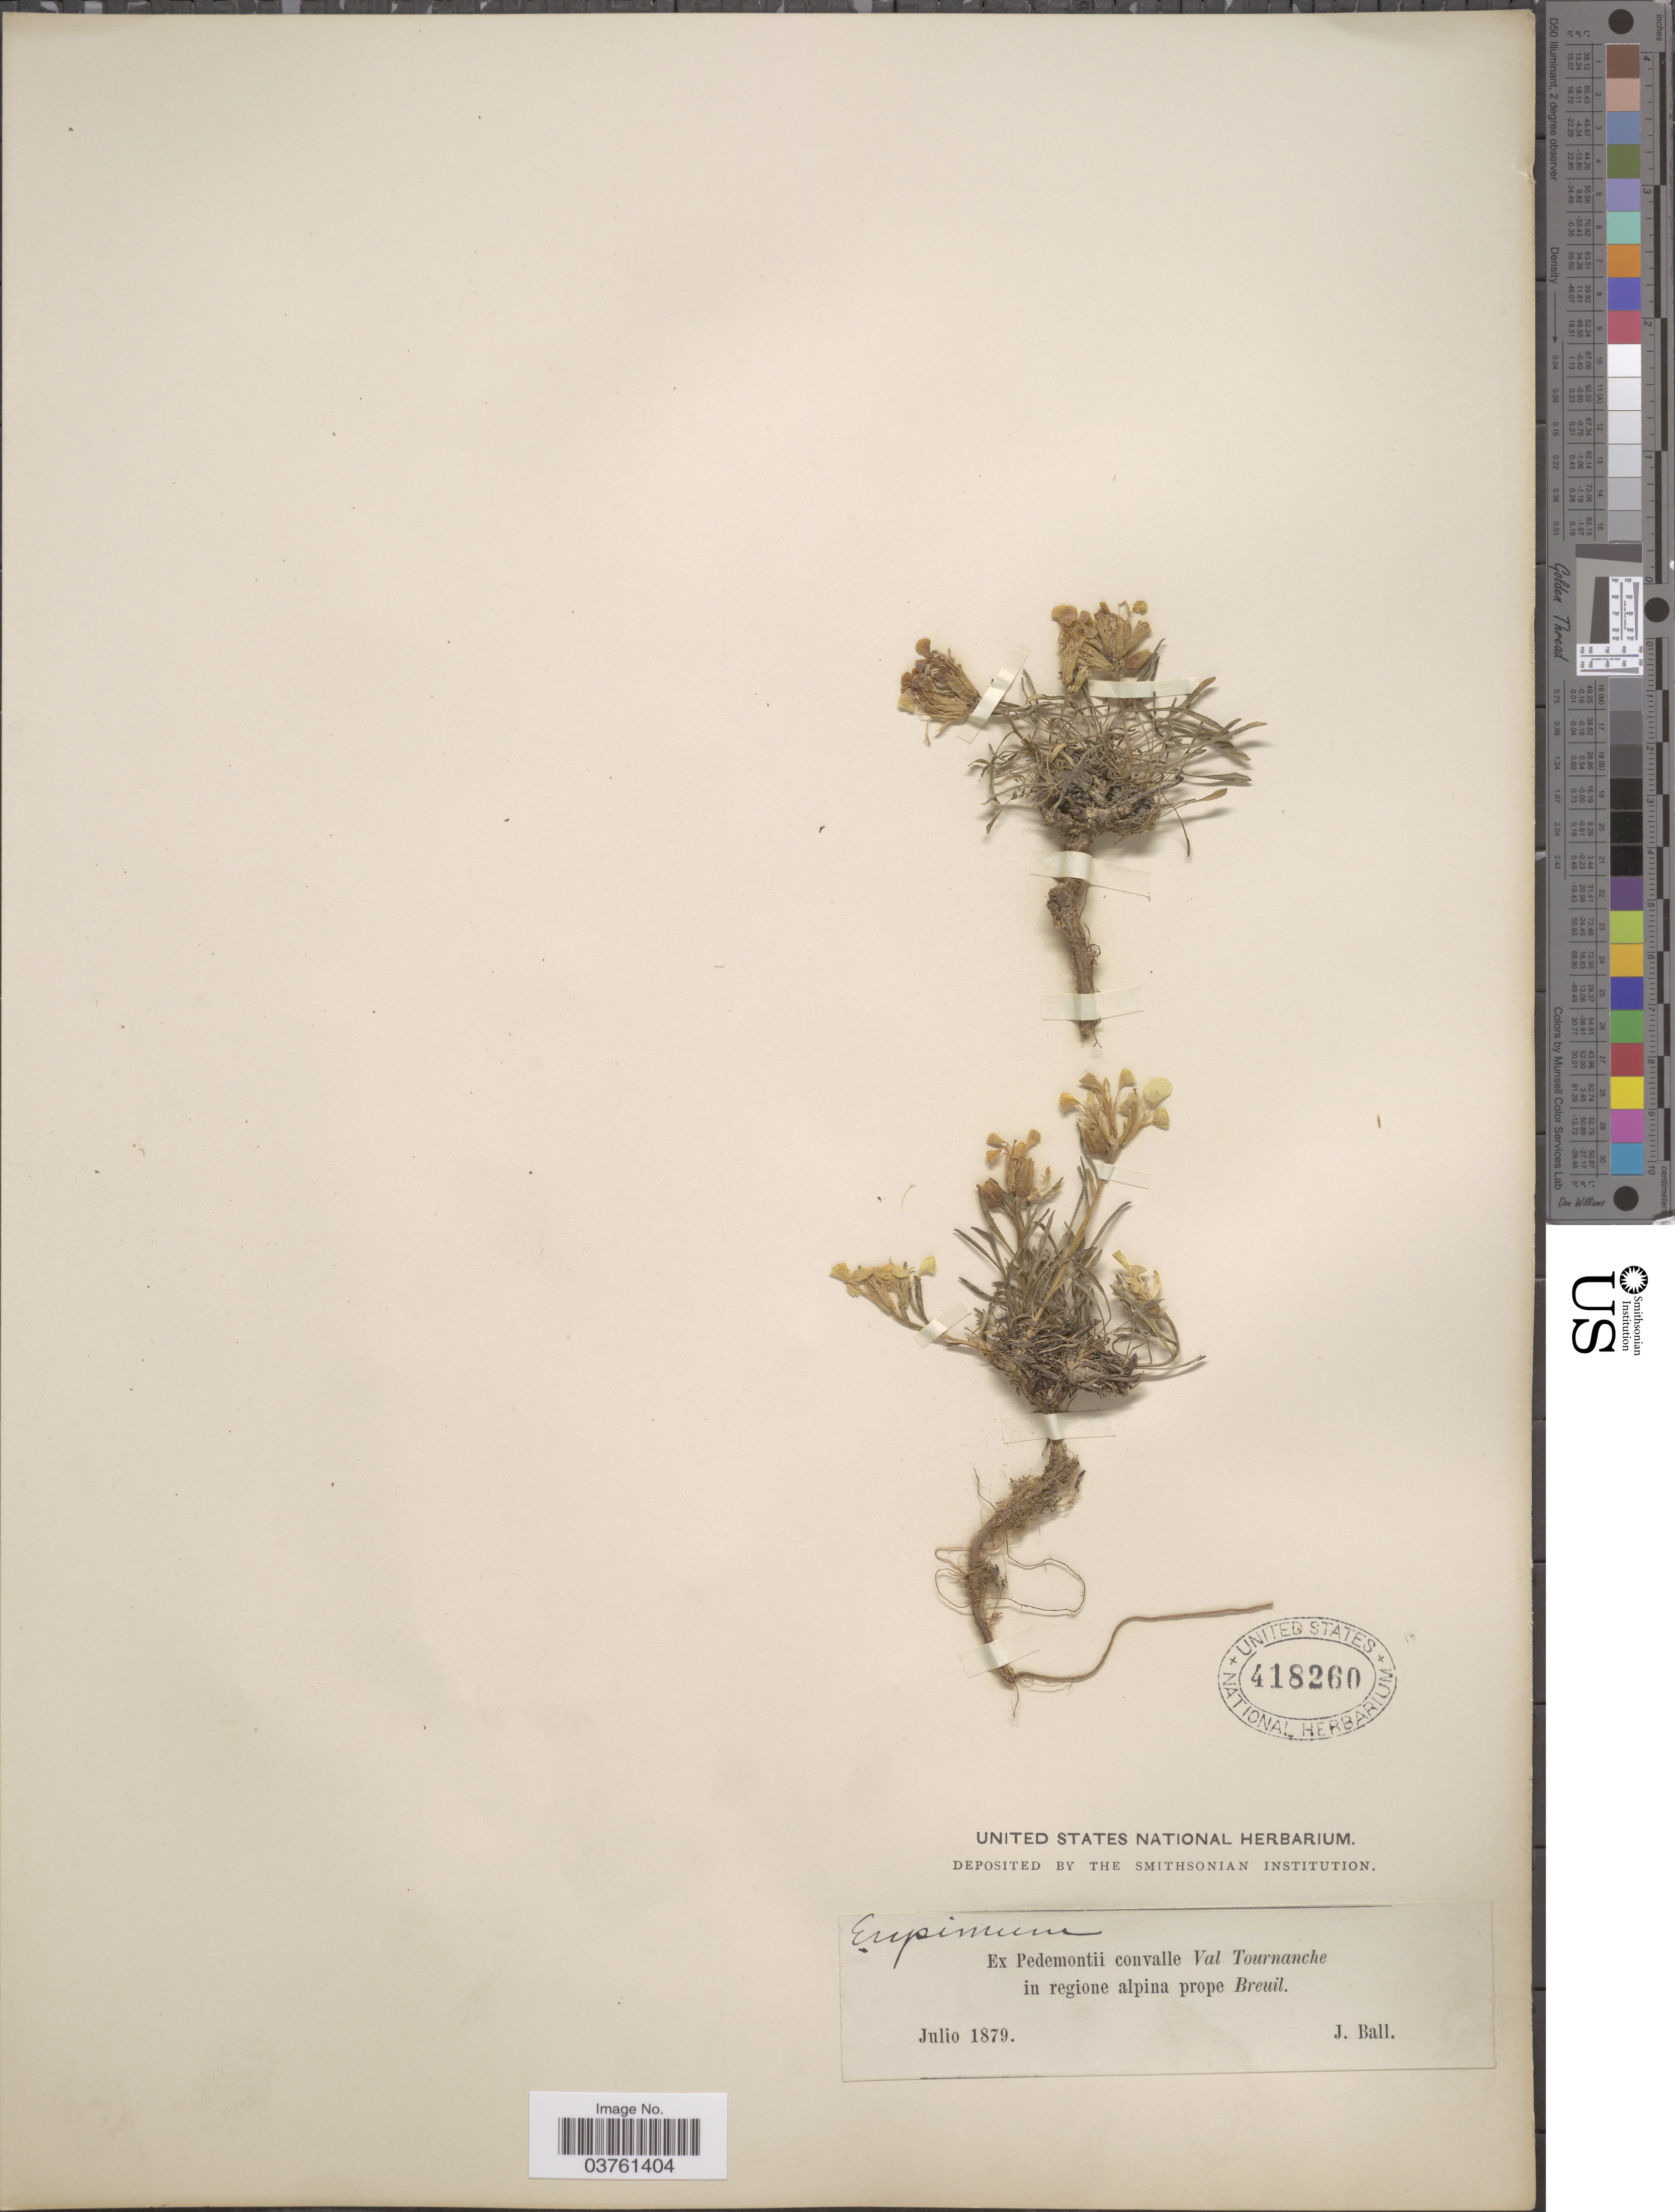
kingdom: Plantae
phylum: Tracheophyta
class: Magnoliopsida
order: Brassicales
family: Brassicaceae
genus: Erysimum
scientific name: Erysimum sp.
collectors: J. Ball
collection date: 1879-07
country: Italy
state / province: Piedmont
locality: Ex Pedemontii convalle Val Tournanche in regione alpina prope Breuil.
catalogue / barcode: US 418260